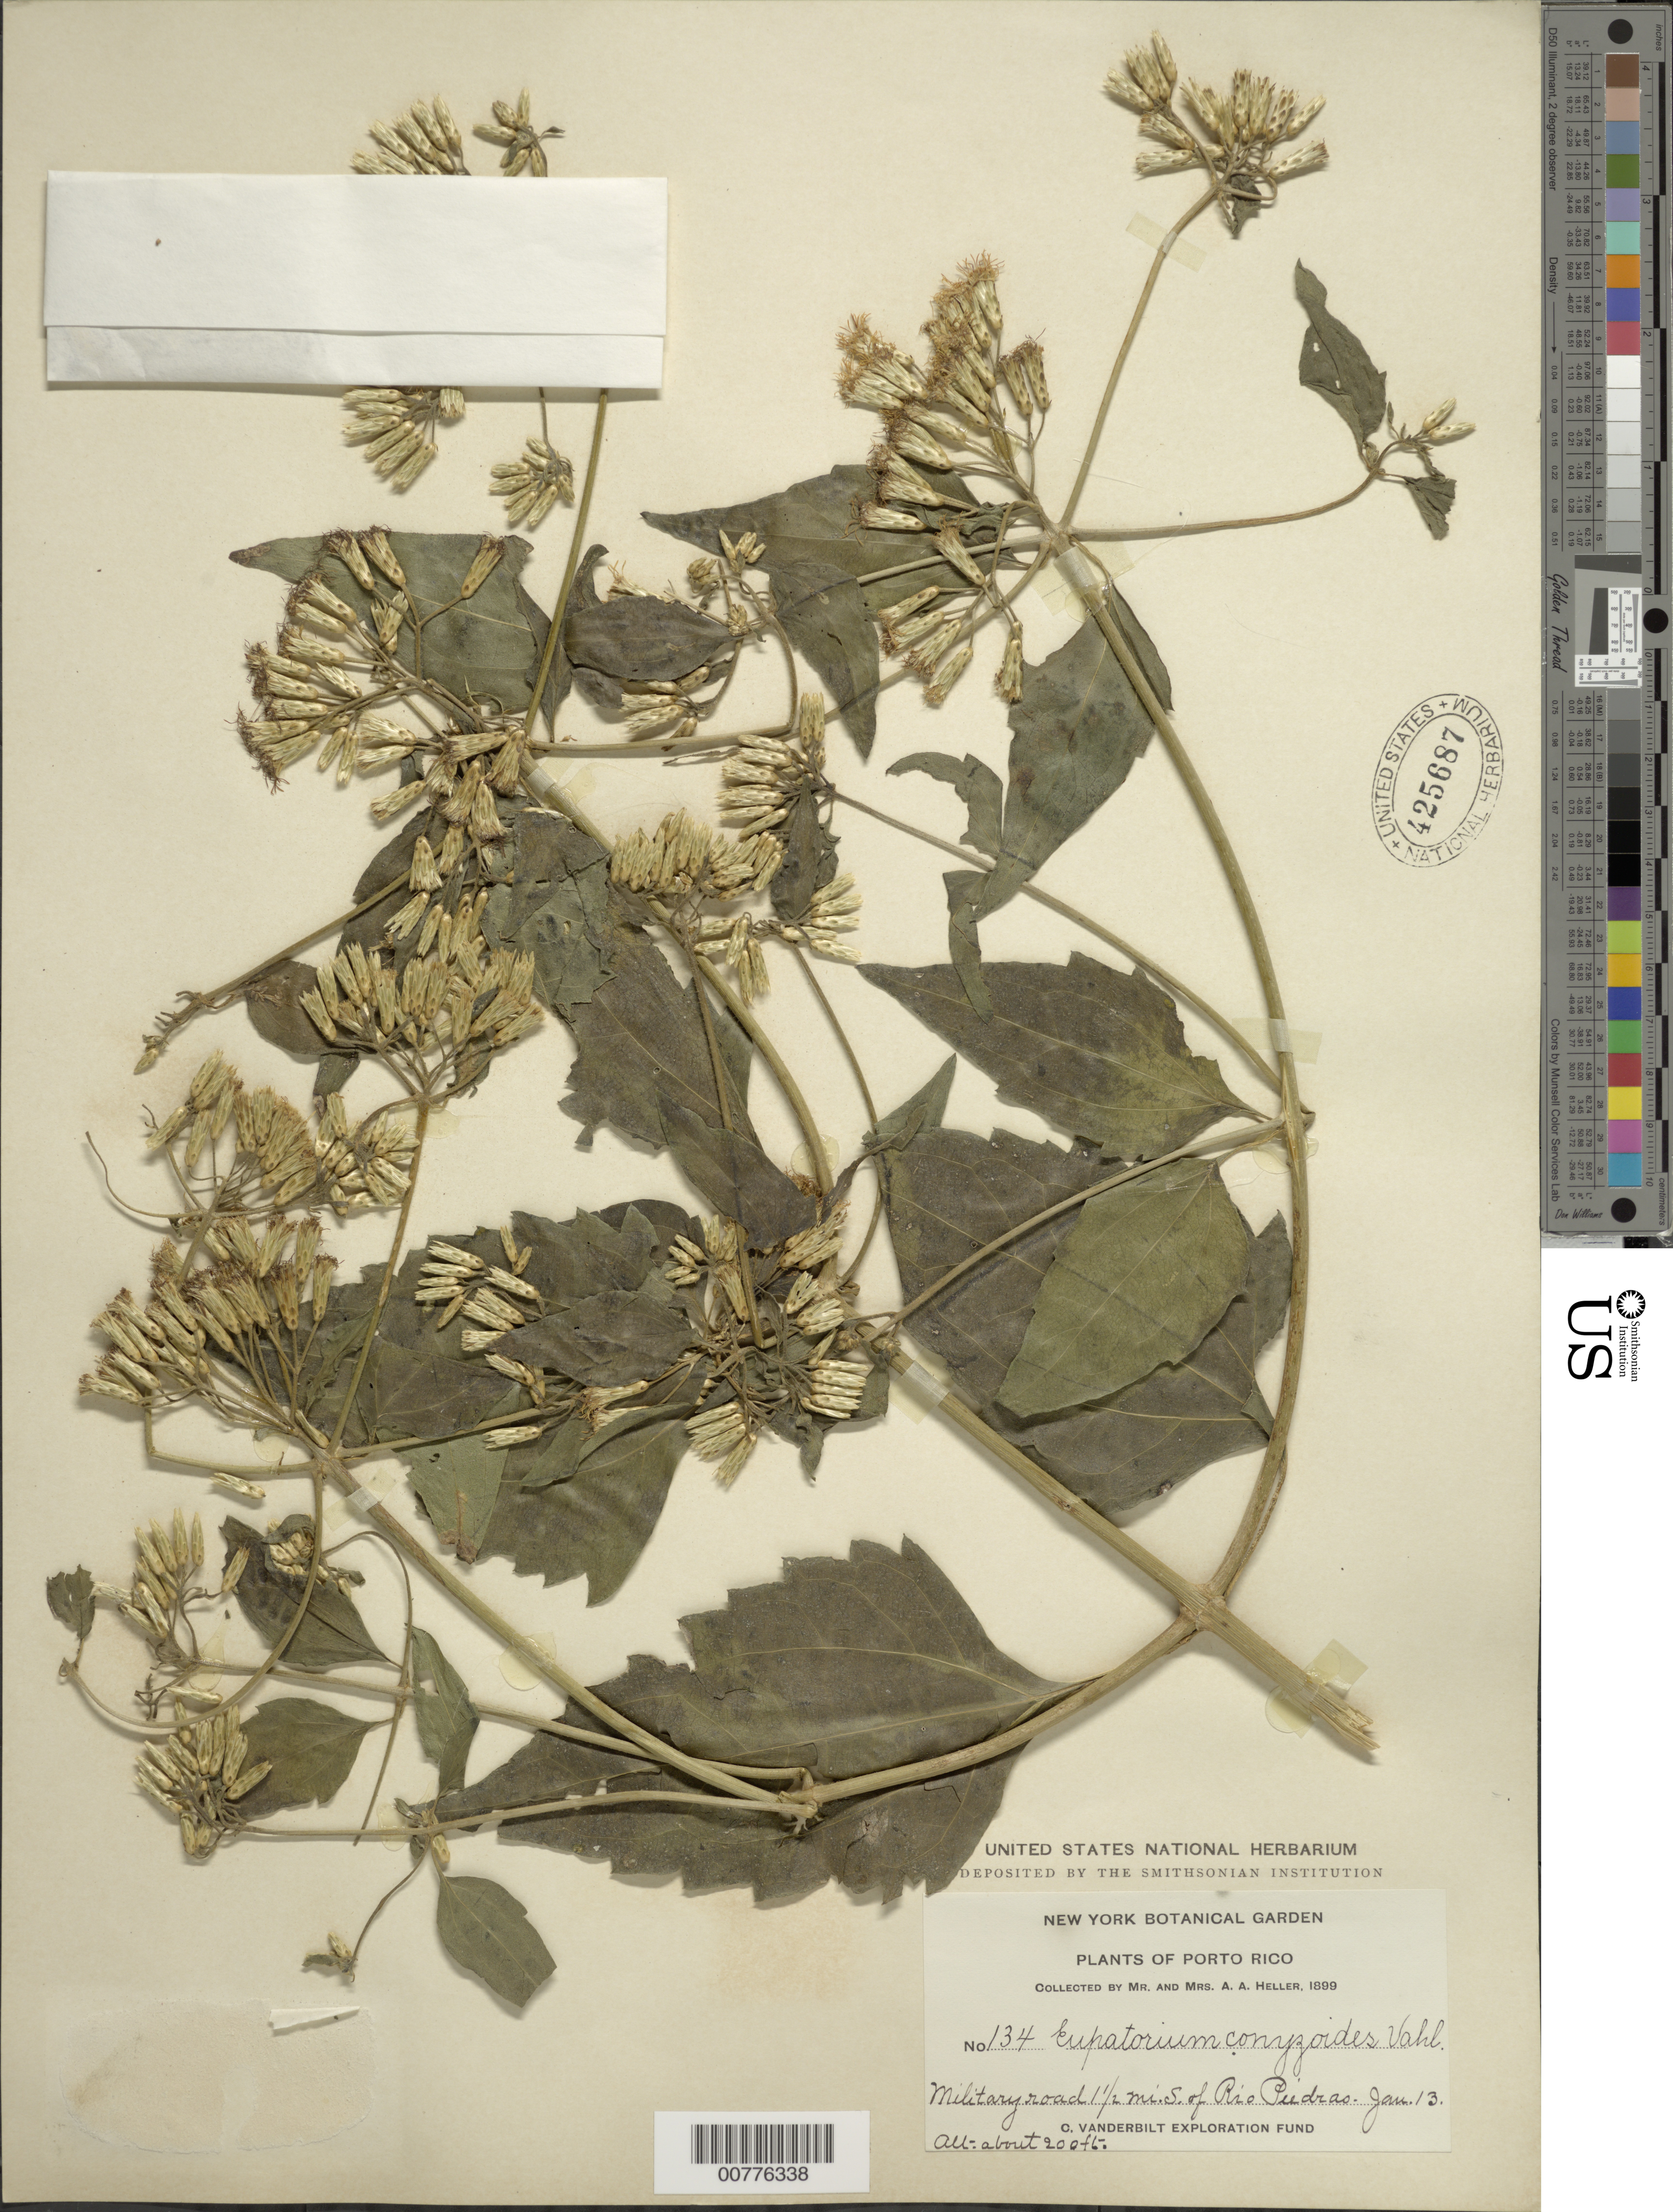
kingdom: Plantae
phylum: Tracheophyta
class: Magnoliopsida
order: Asterales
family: Asteraceae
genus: Chromolaena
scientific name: Chromolaena odorata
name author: (L.) R.M. King & H. Rob.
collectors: A. A. Heller & E. G. Heller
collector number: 134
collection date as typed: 13 Jan 1899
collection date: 1899-01-13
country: Puerto Rico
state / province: San Juan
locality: Military road 1.5 mi S of Río Piedras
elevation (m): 61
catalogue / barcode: US 425687